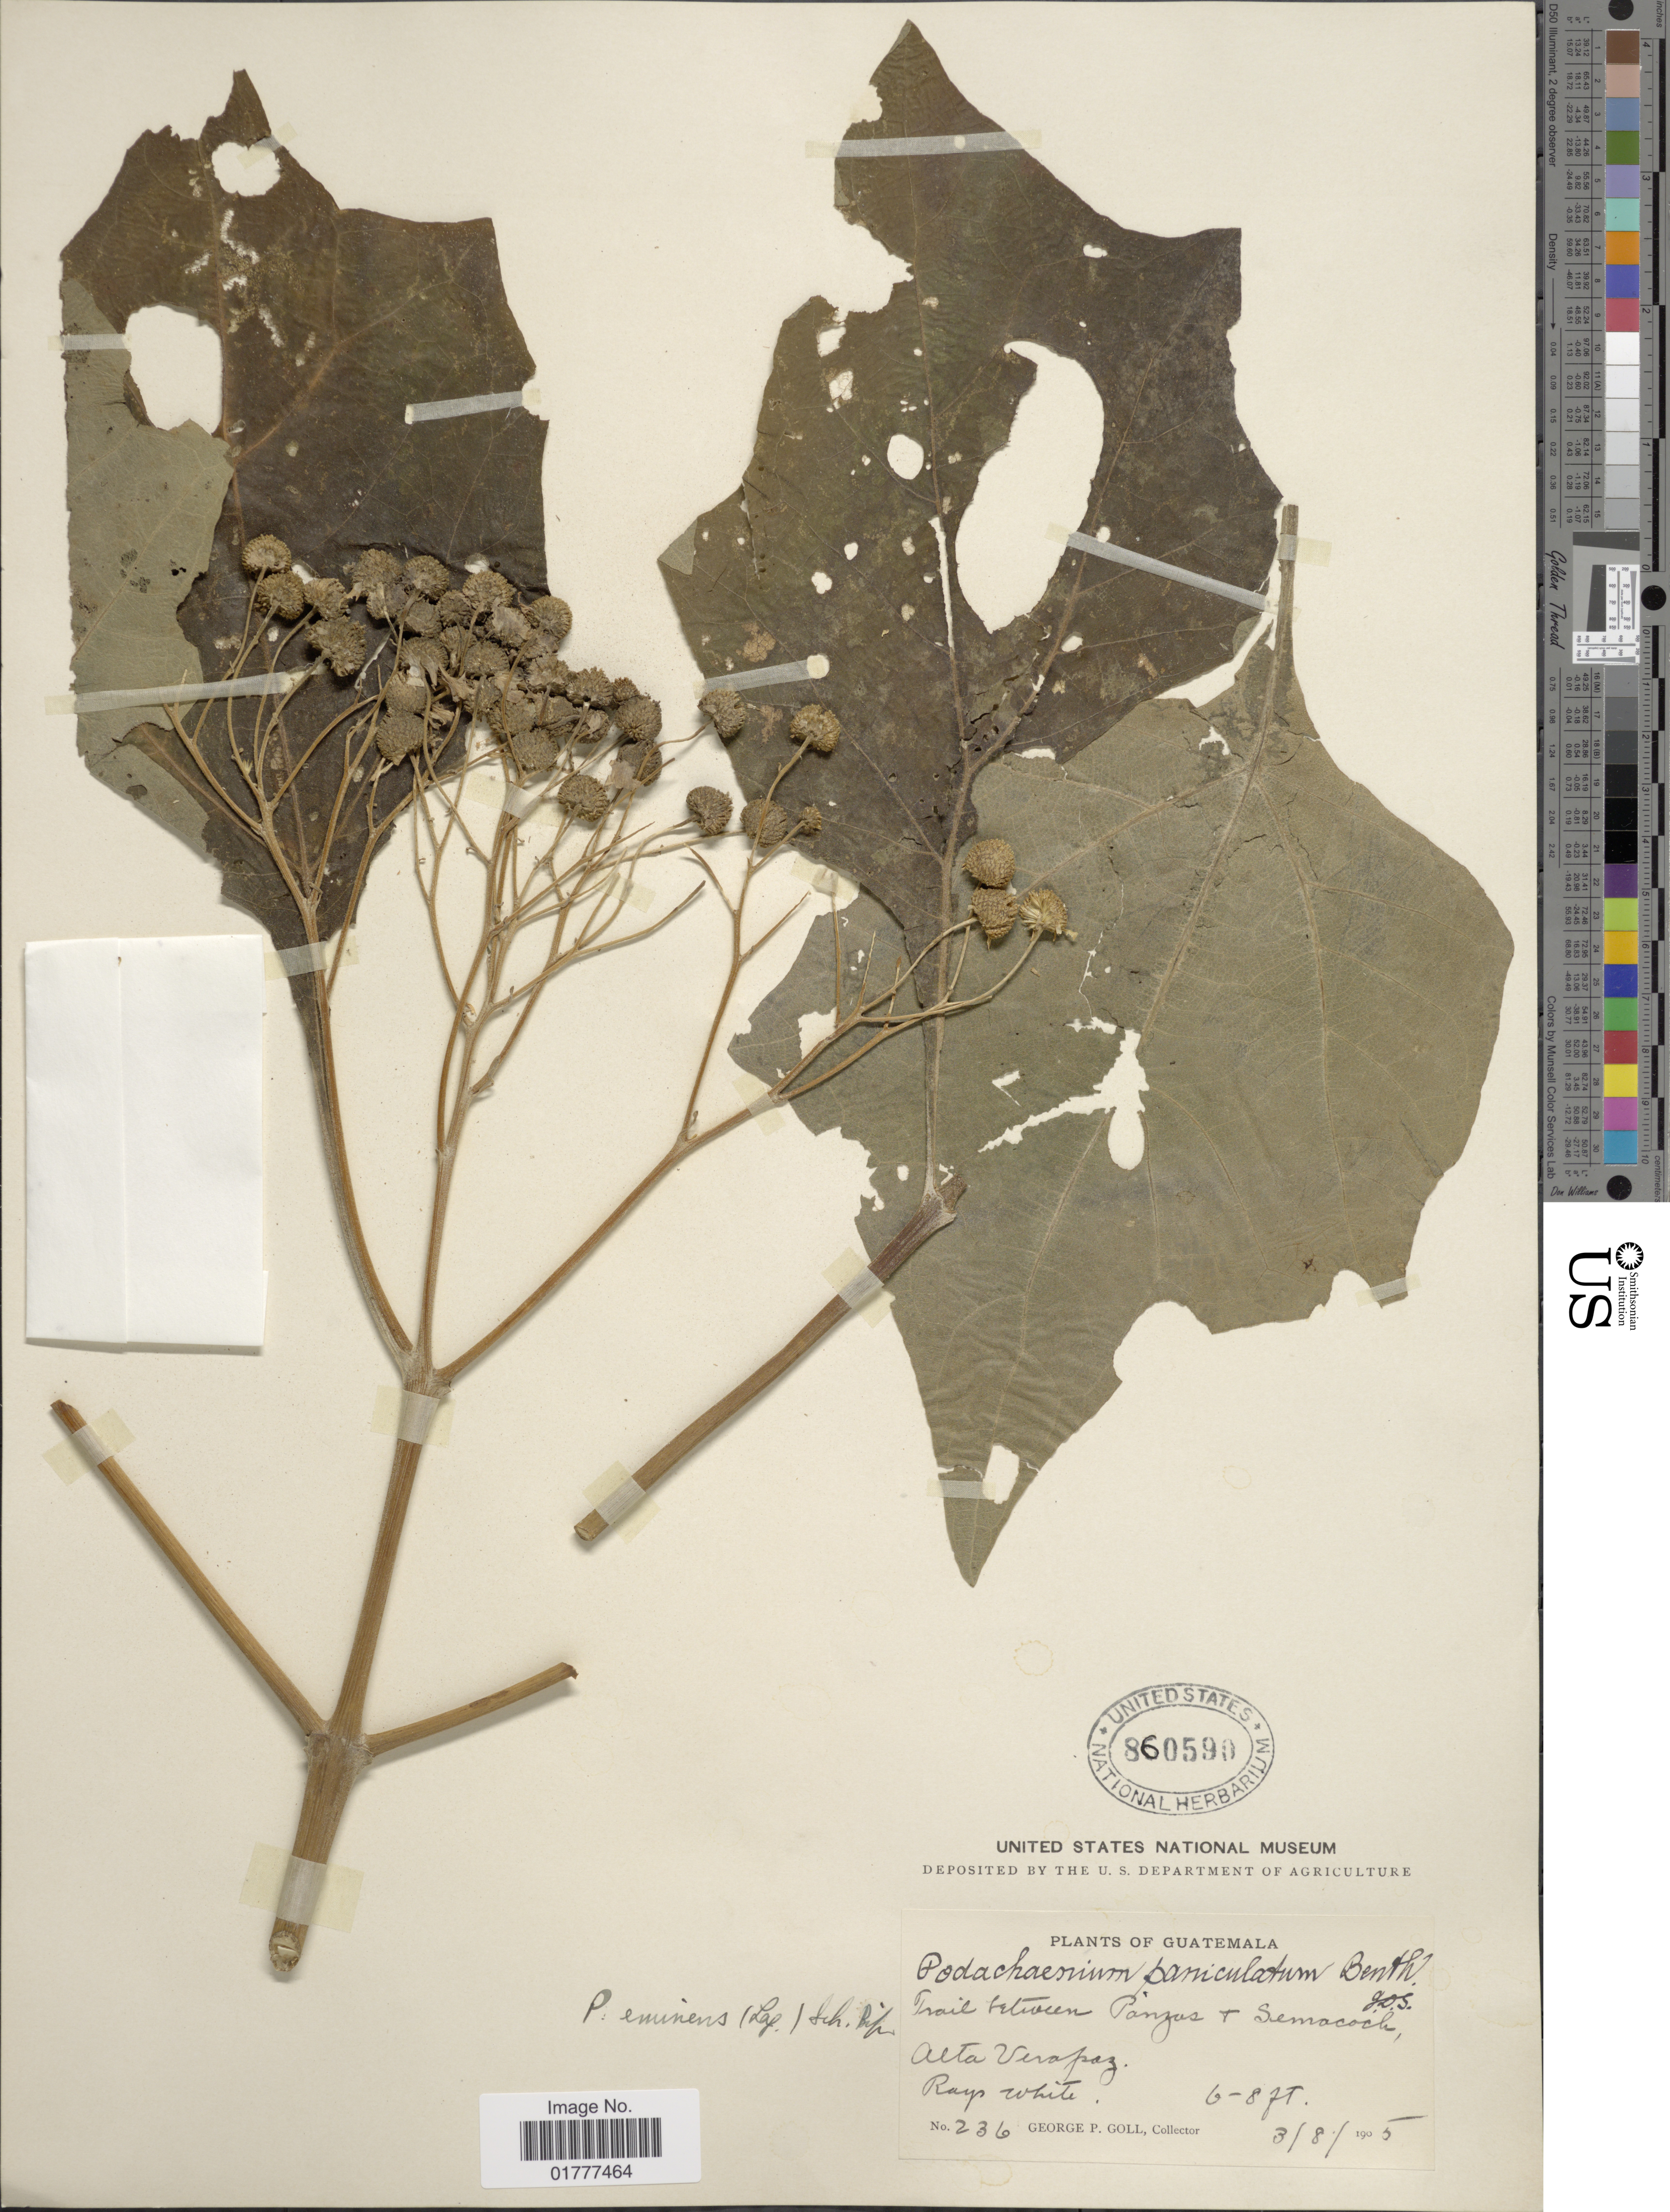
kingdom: Plantae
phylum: Tracheophyta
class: Magnoliopsida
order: Asterales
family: Asteraceae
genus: Podachaenium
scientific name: Podachaenium eminens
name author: (Lag.) Sch. Bip. ex Sch. Bip.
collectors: G. P. Goll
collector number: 236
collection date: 1905-08-03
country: Guatemala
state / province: Alta Verapaz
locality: Trail between Pangas & Semacoch. Alta Verapaz,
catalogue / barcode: US 860590